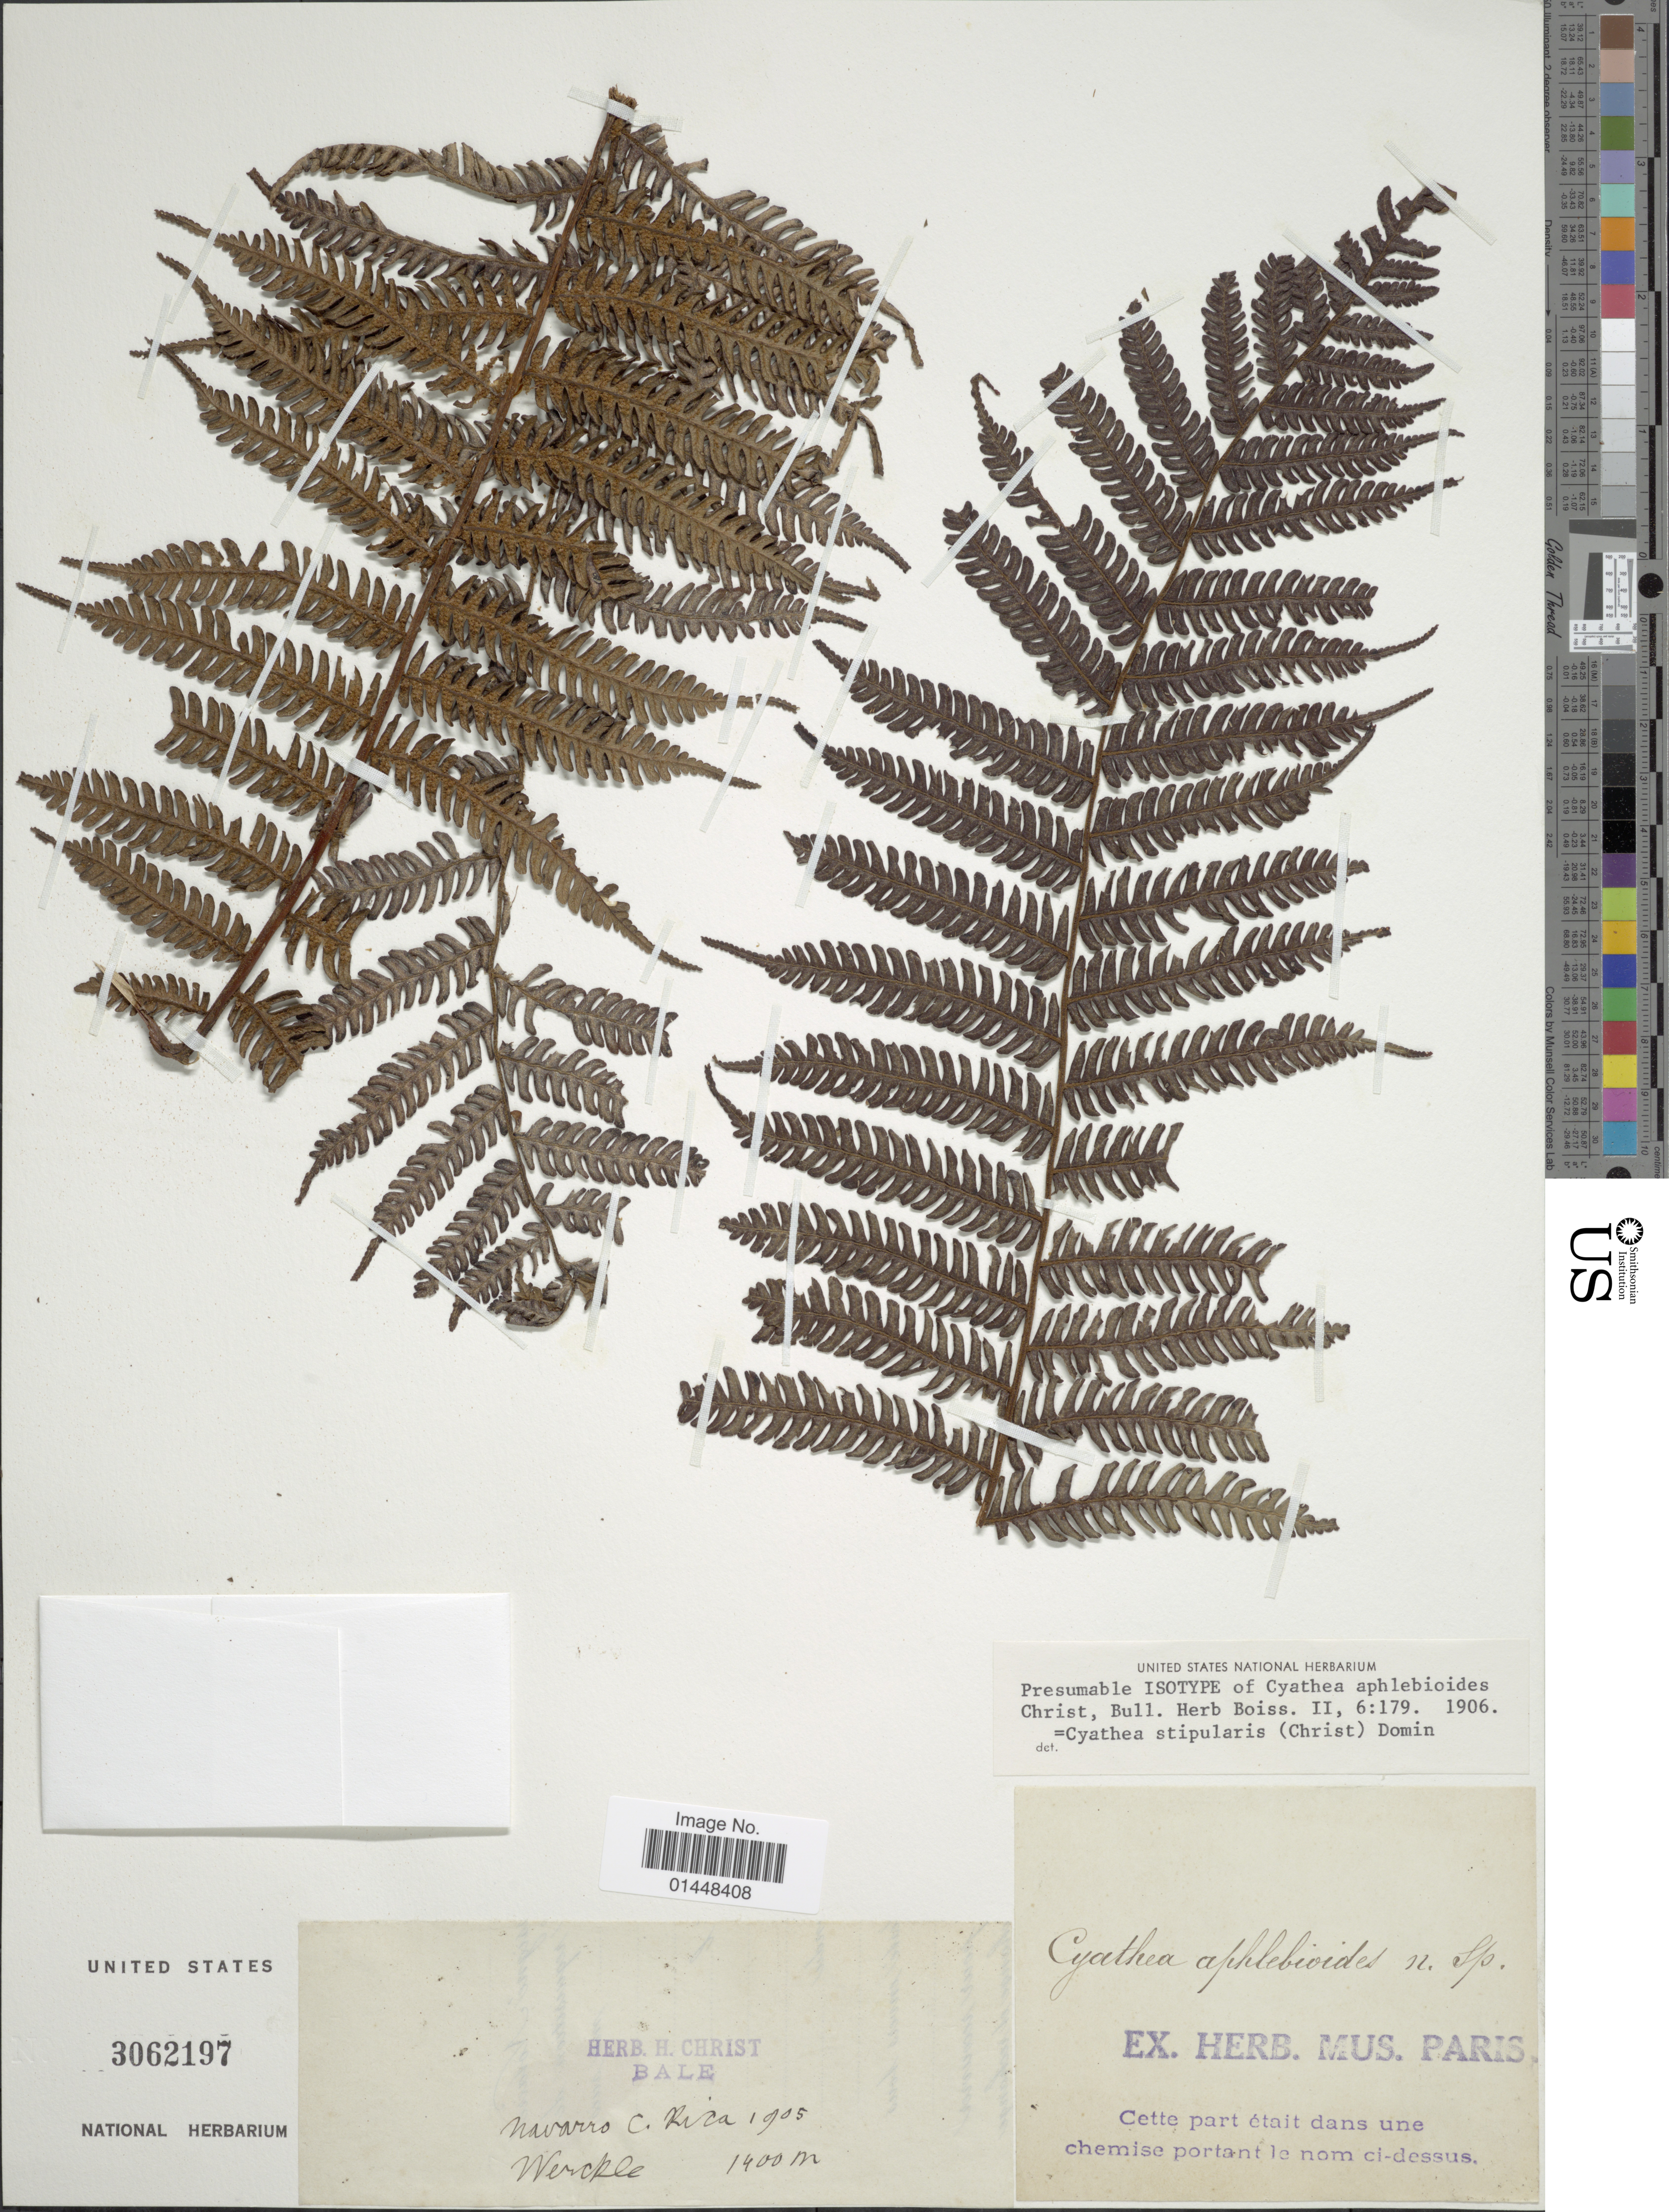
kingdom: Plantae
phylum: Tracheophyta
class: Polypodiopsida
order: Cyatheales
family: Cyatheaceae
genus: Cyathea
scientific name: Cyathea bicrenata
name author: Liebm.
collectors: C. C Wercklé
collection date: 1905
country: Costa Rica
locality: Navarro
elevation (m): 1400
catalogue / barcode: US 3062197